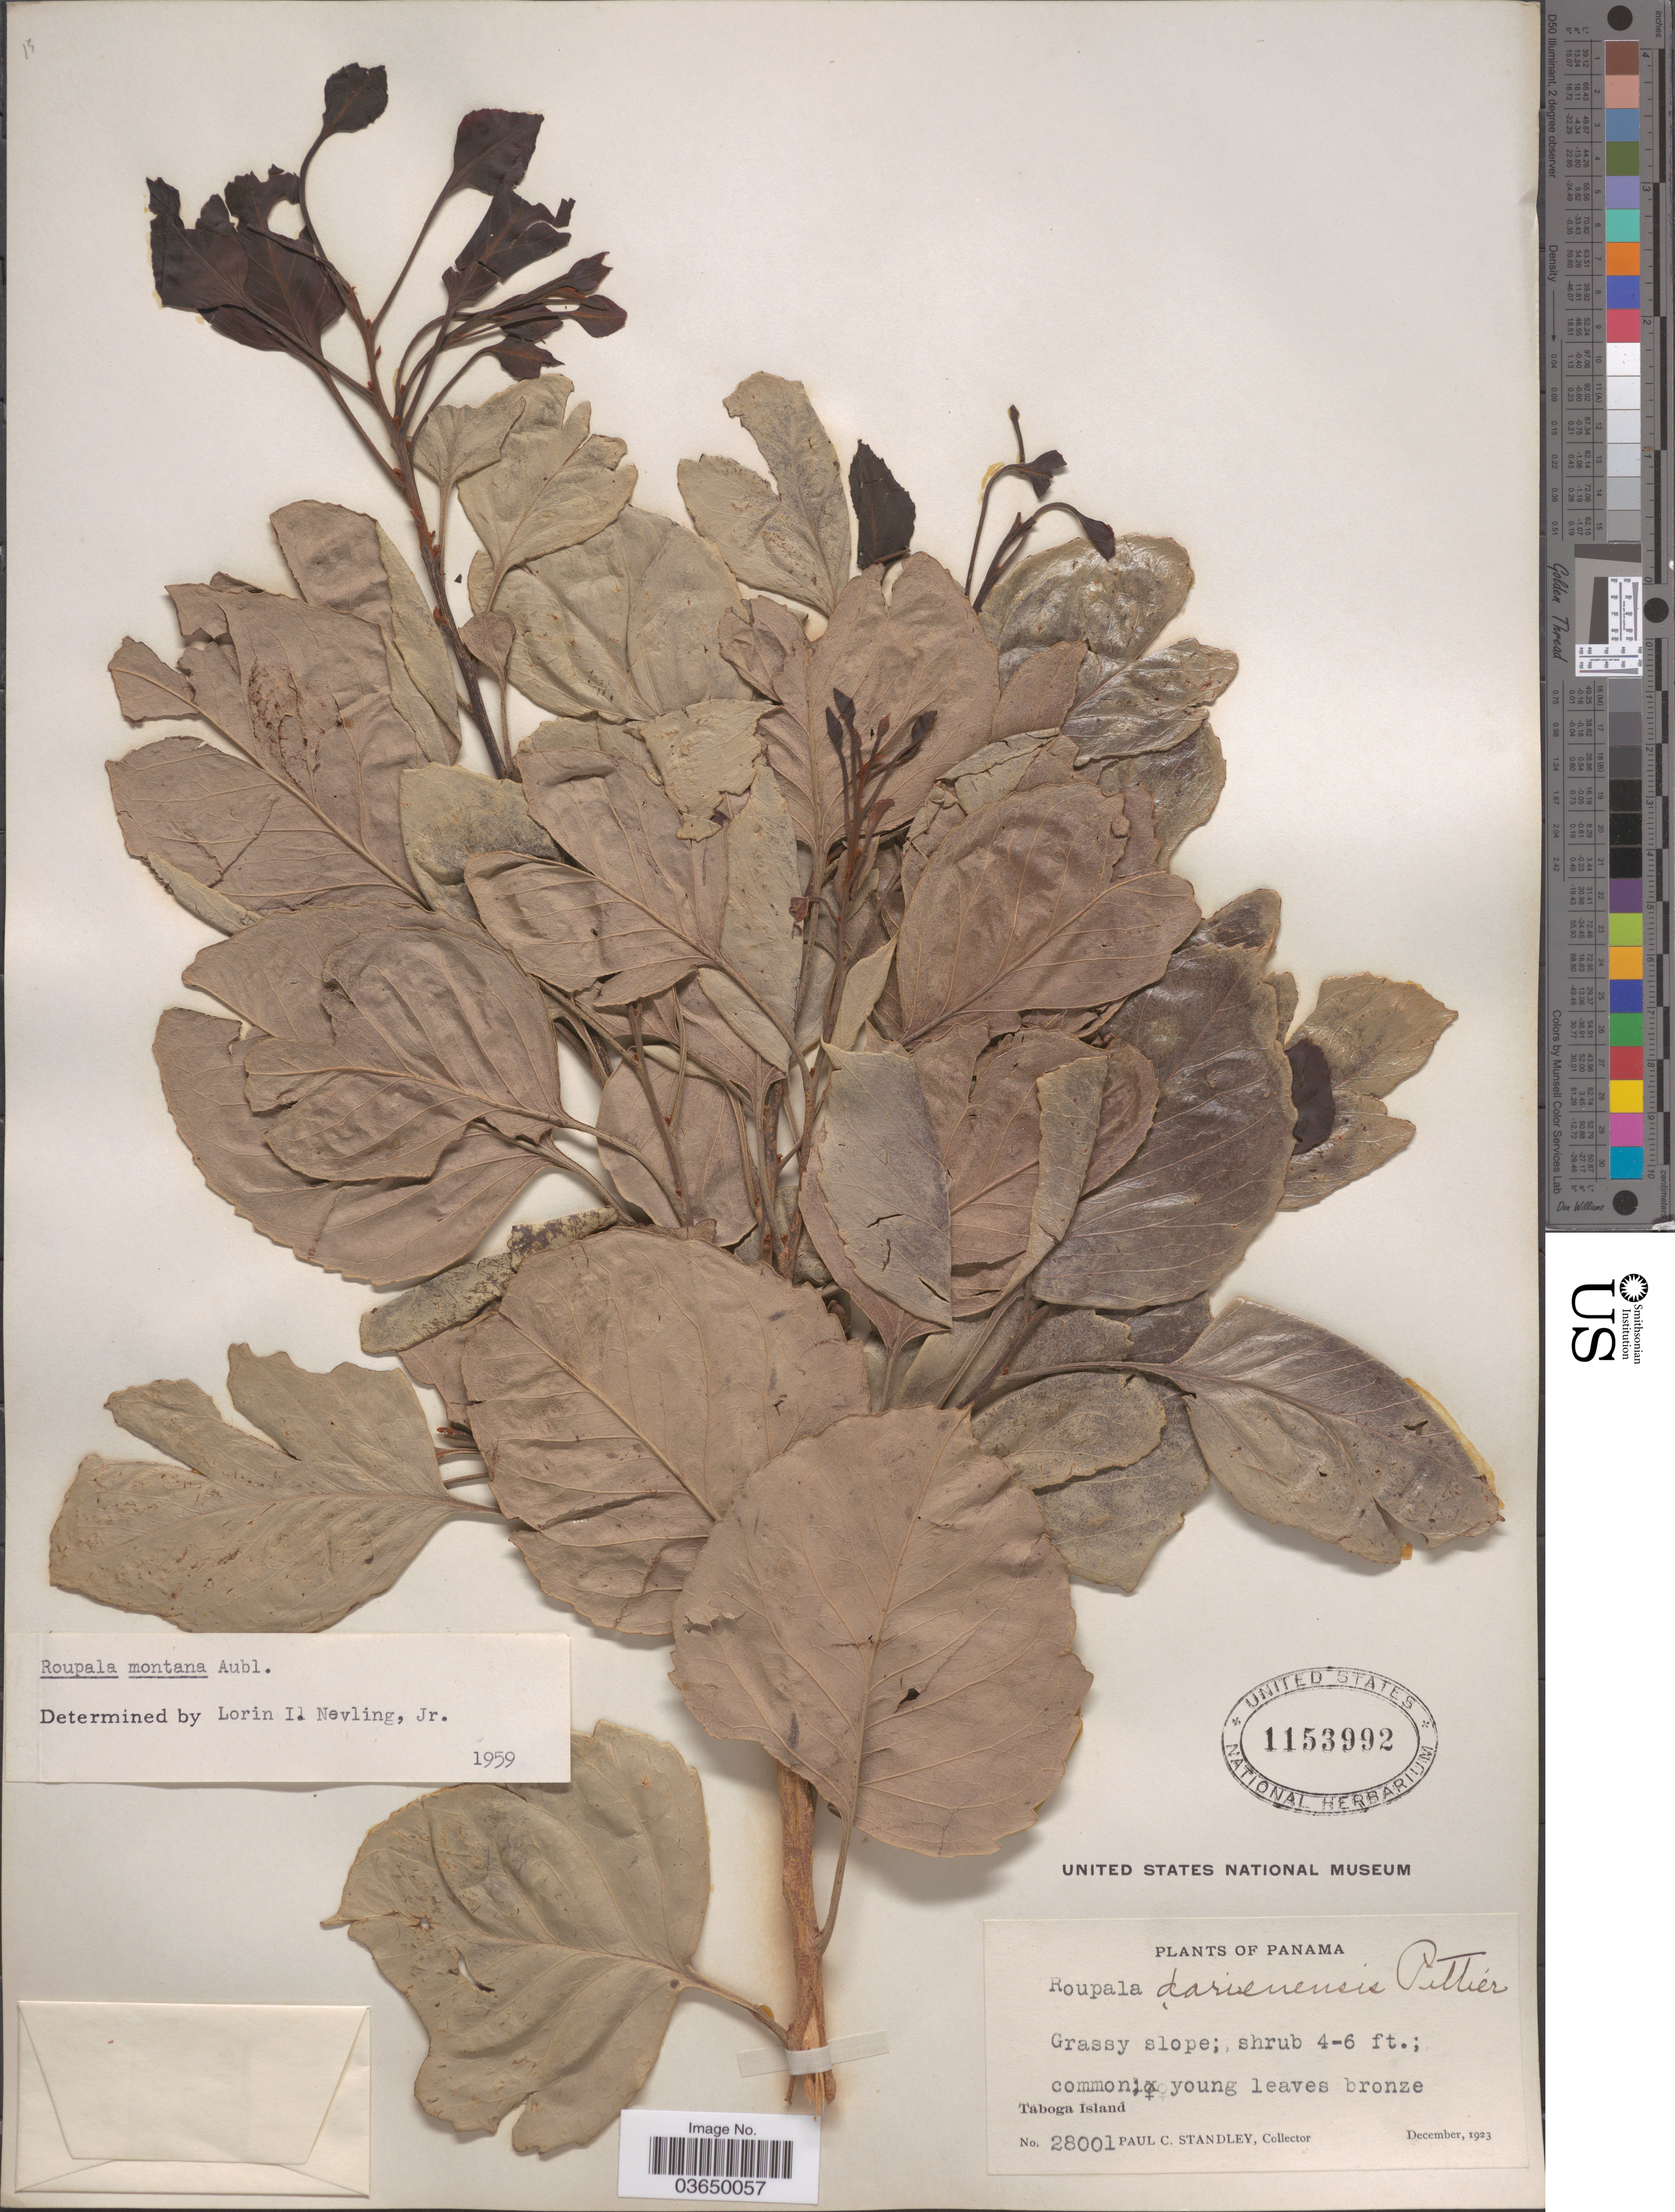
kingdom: Plantae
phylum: Tracheophyta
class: Magnoliopsida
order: Proteales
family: Proteaceae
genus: Roupala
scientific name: Roupala montana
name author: Aubl.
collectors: P. C. Standley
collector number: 28001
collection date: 1923-12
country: Panama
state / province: Panamá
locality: Taboga Island.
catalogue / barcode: US 1153992